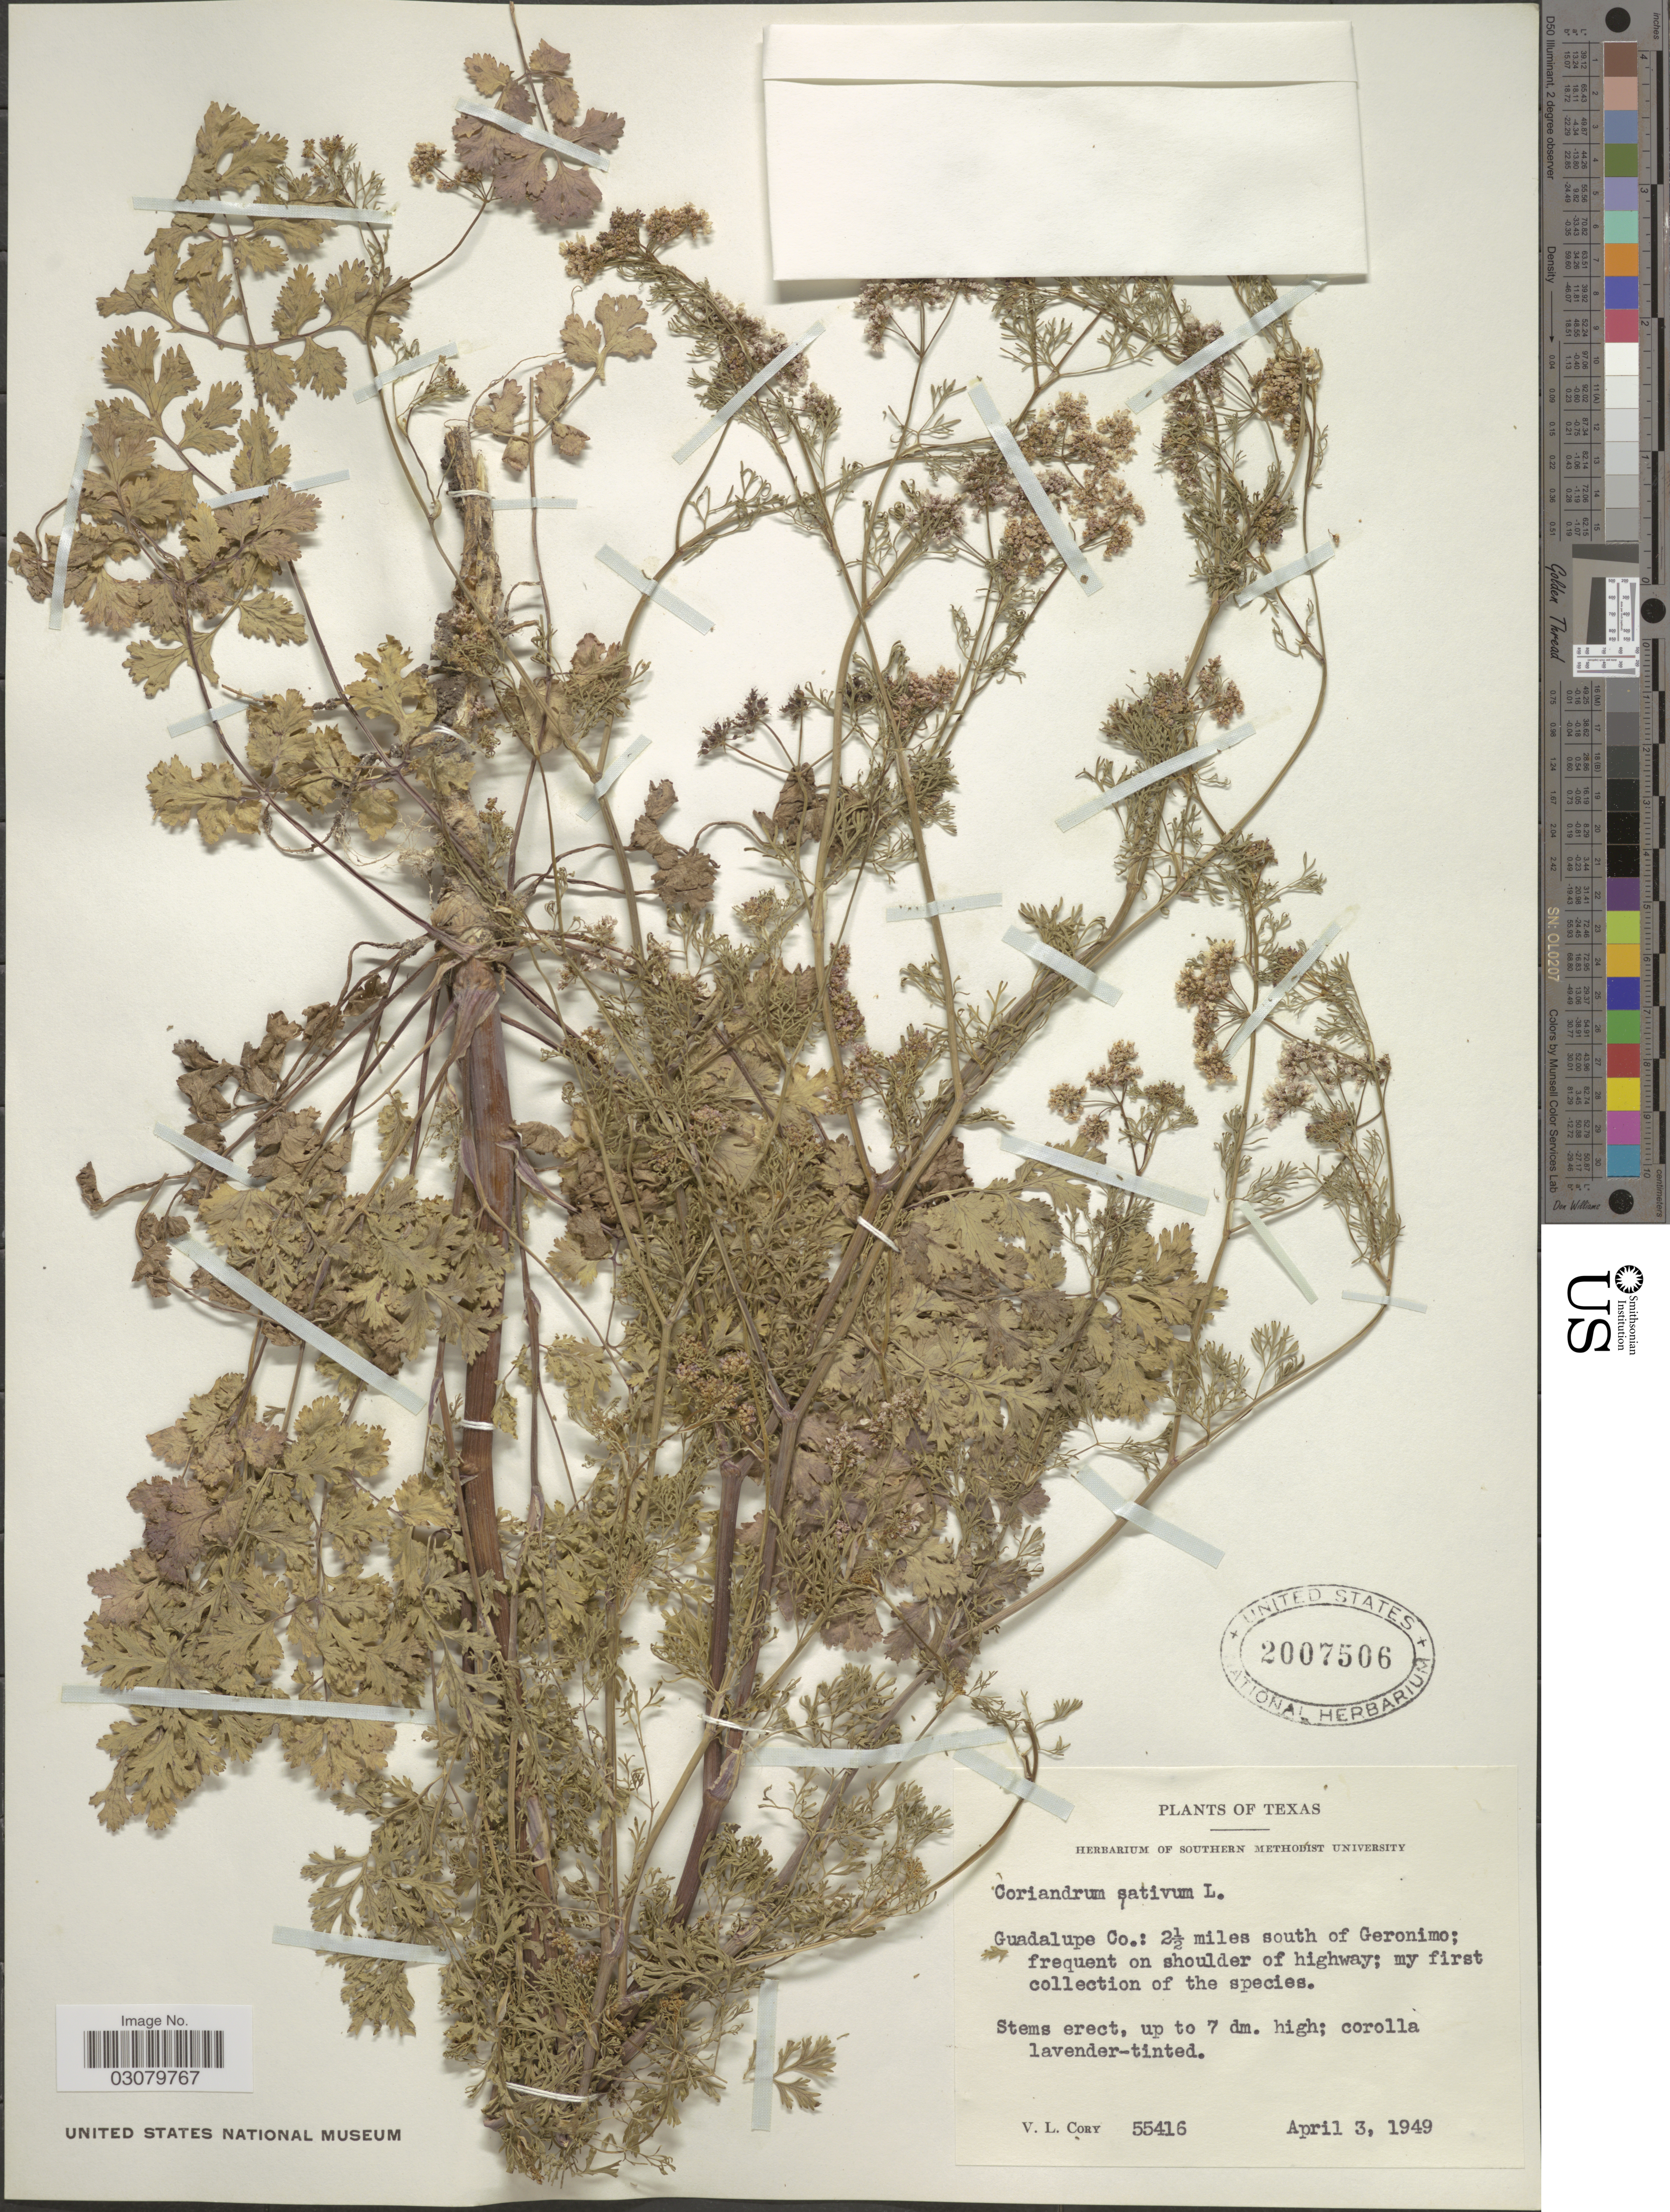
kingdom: Plantae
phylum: Tracheophyta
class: Magnoliopsida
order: Apiales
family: Apiaceae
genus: Coriandrum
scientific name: Coriandrum sativum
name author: L.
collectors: V. Cory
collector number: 55416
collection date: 1949-04-03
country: United States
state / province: Texas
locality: Guadalupe Co.: 2½ miles south of Geronimo; frequent on shoulder of highway.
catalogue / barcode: US 2007506